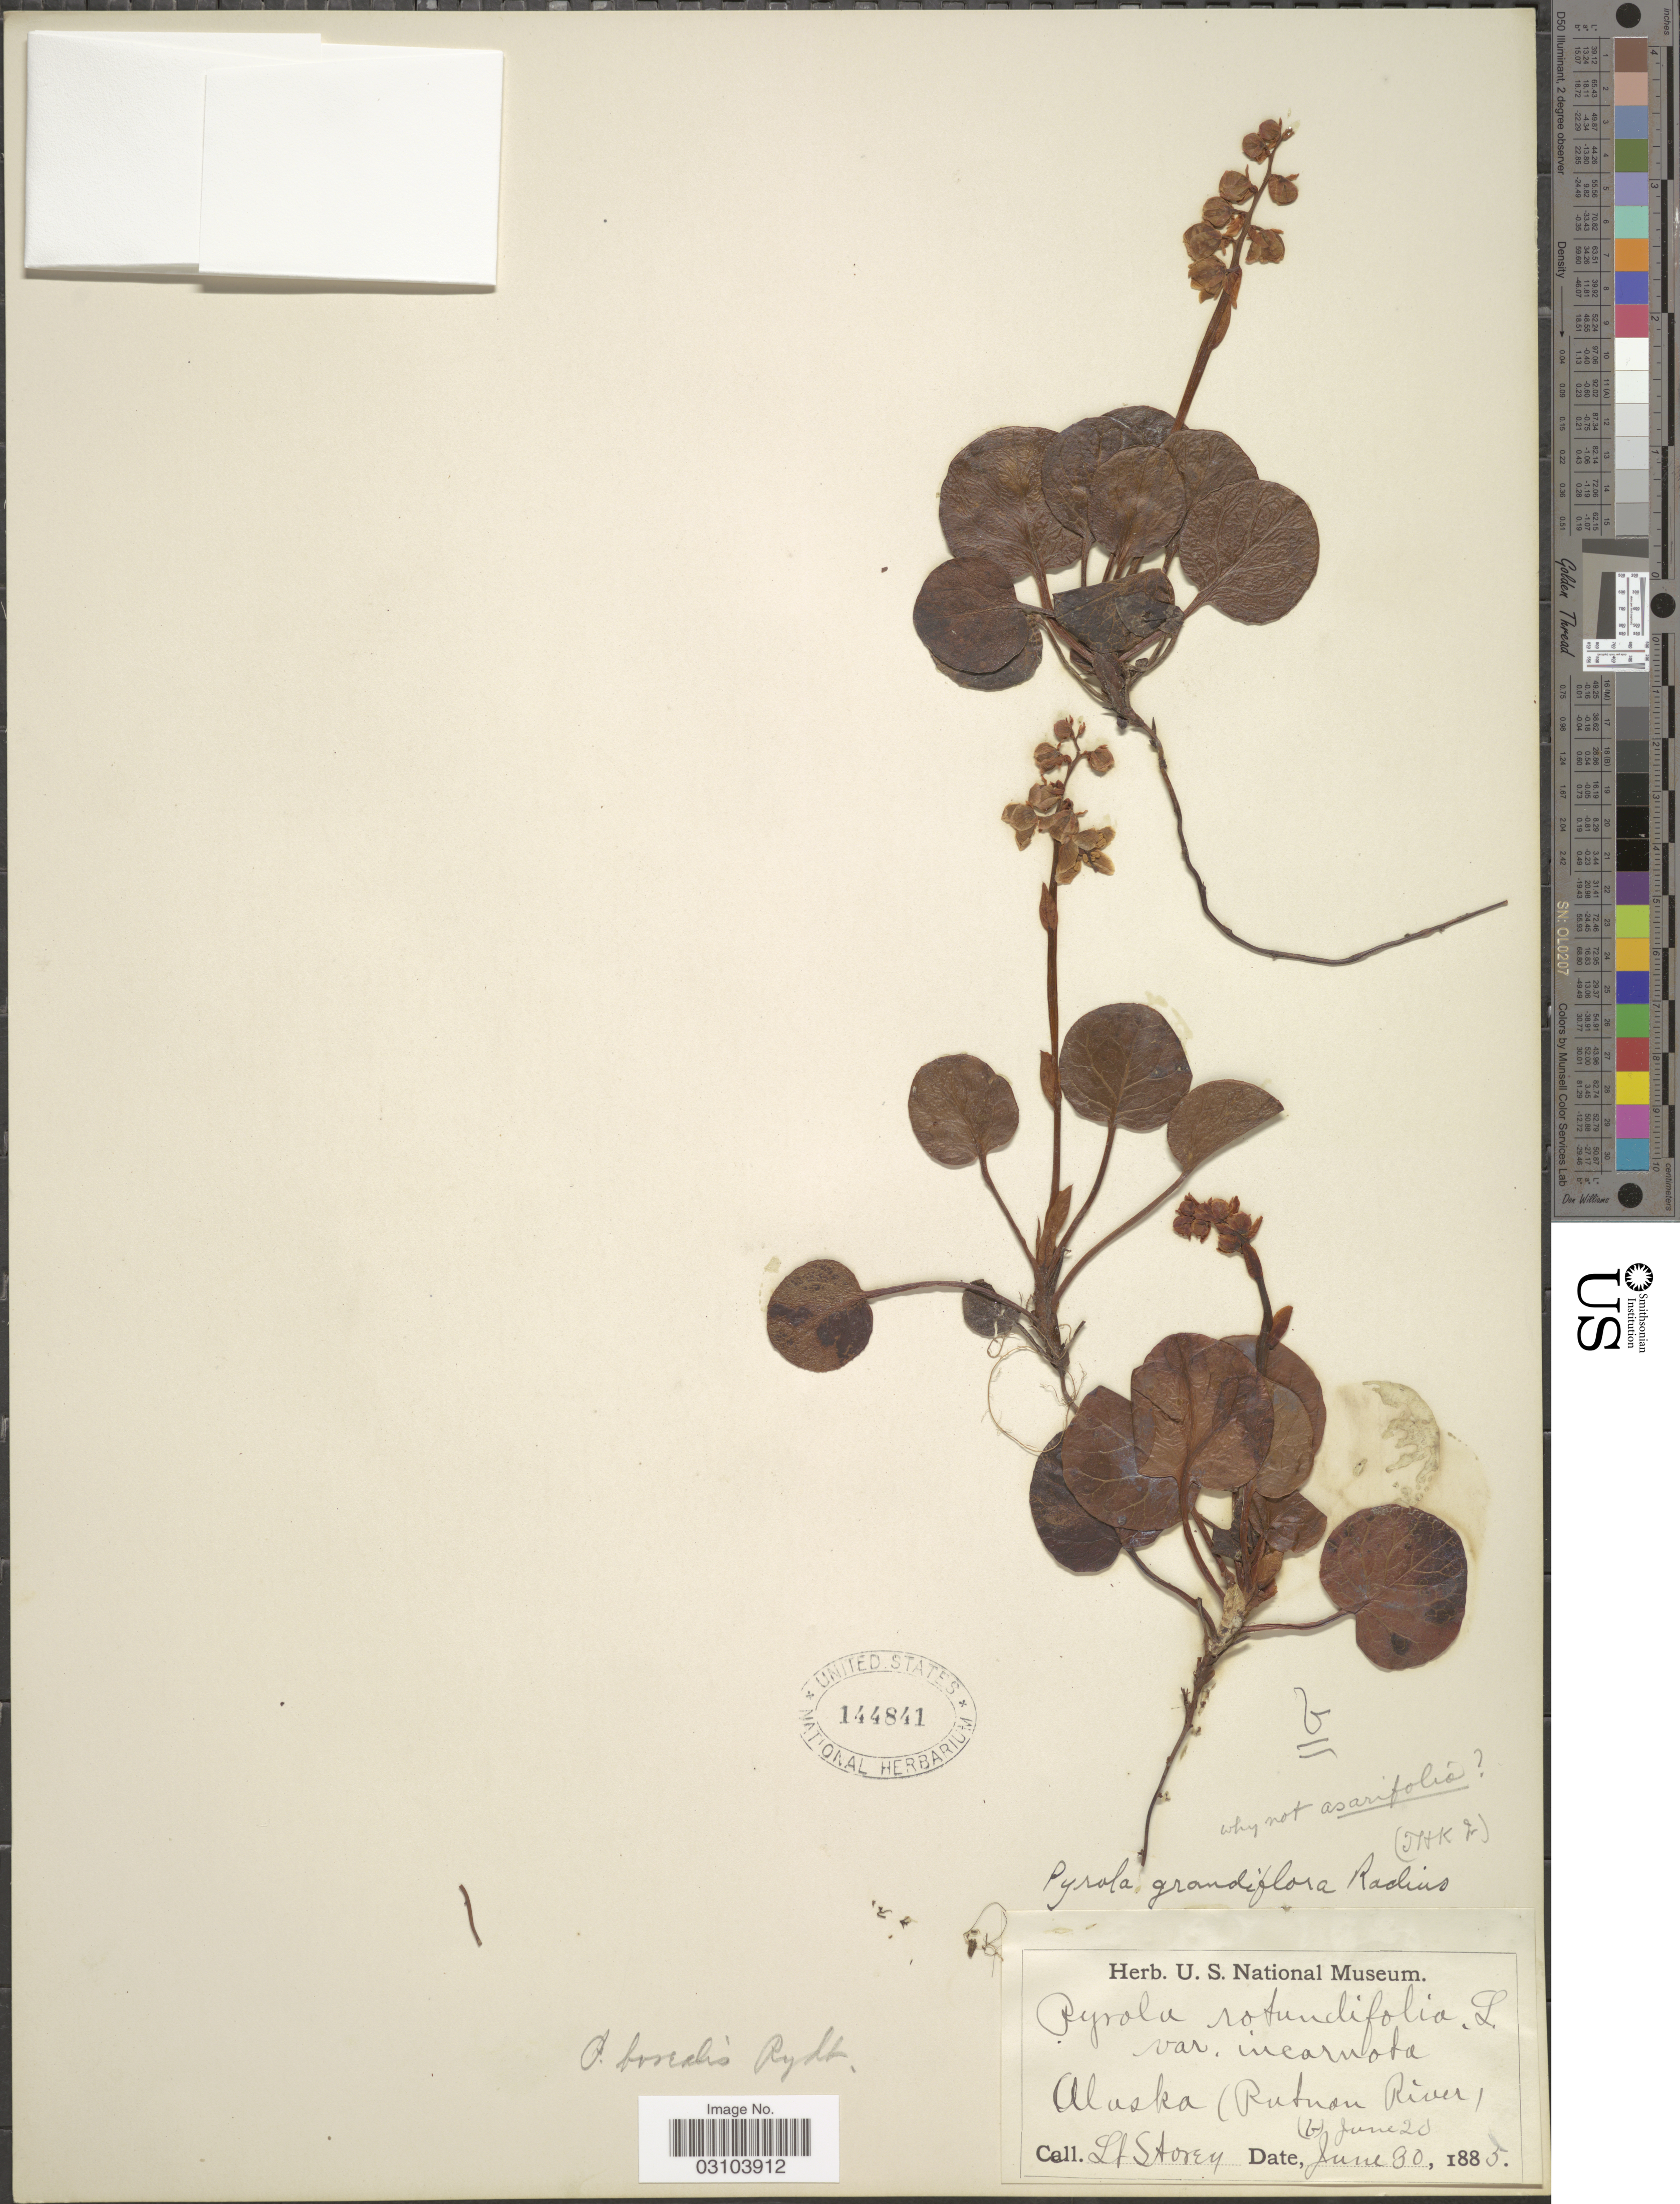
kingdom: Plantae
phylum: Tracheophyta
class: Magnoliopsida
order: Ericales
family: Ericaceae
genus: Pyrola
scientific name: Pyrola grandiflora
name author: Radius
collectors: G. Stoney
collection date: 1885-06-20/1885-06-30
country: United States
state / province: Alaska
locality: Putnam River.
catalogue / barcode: US 144841